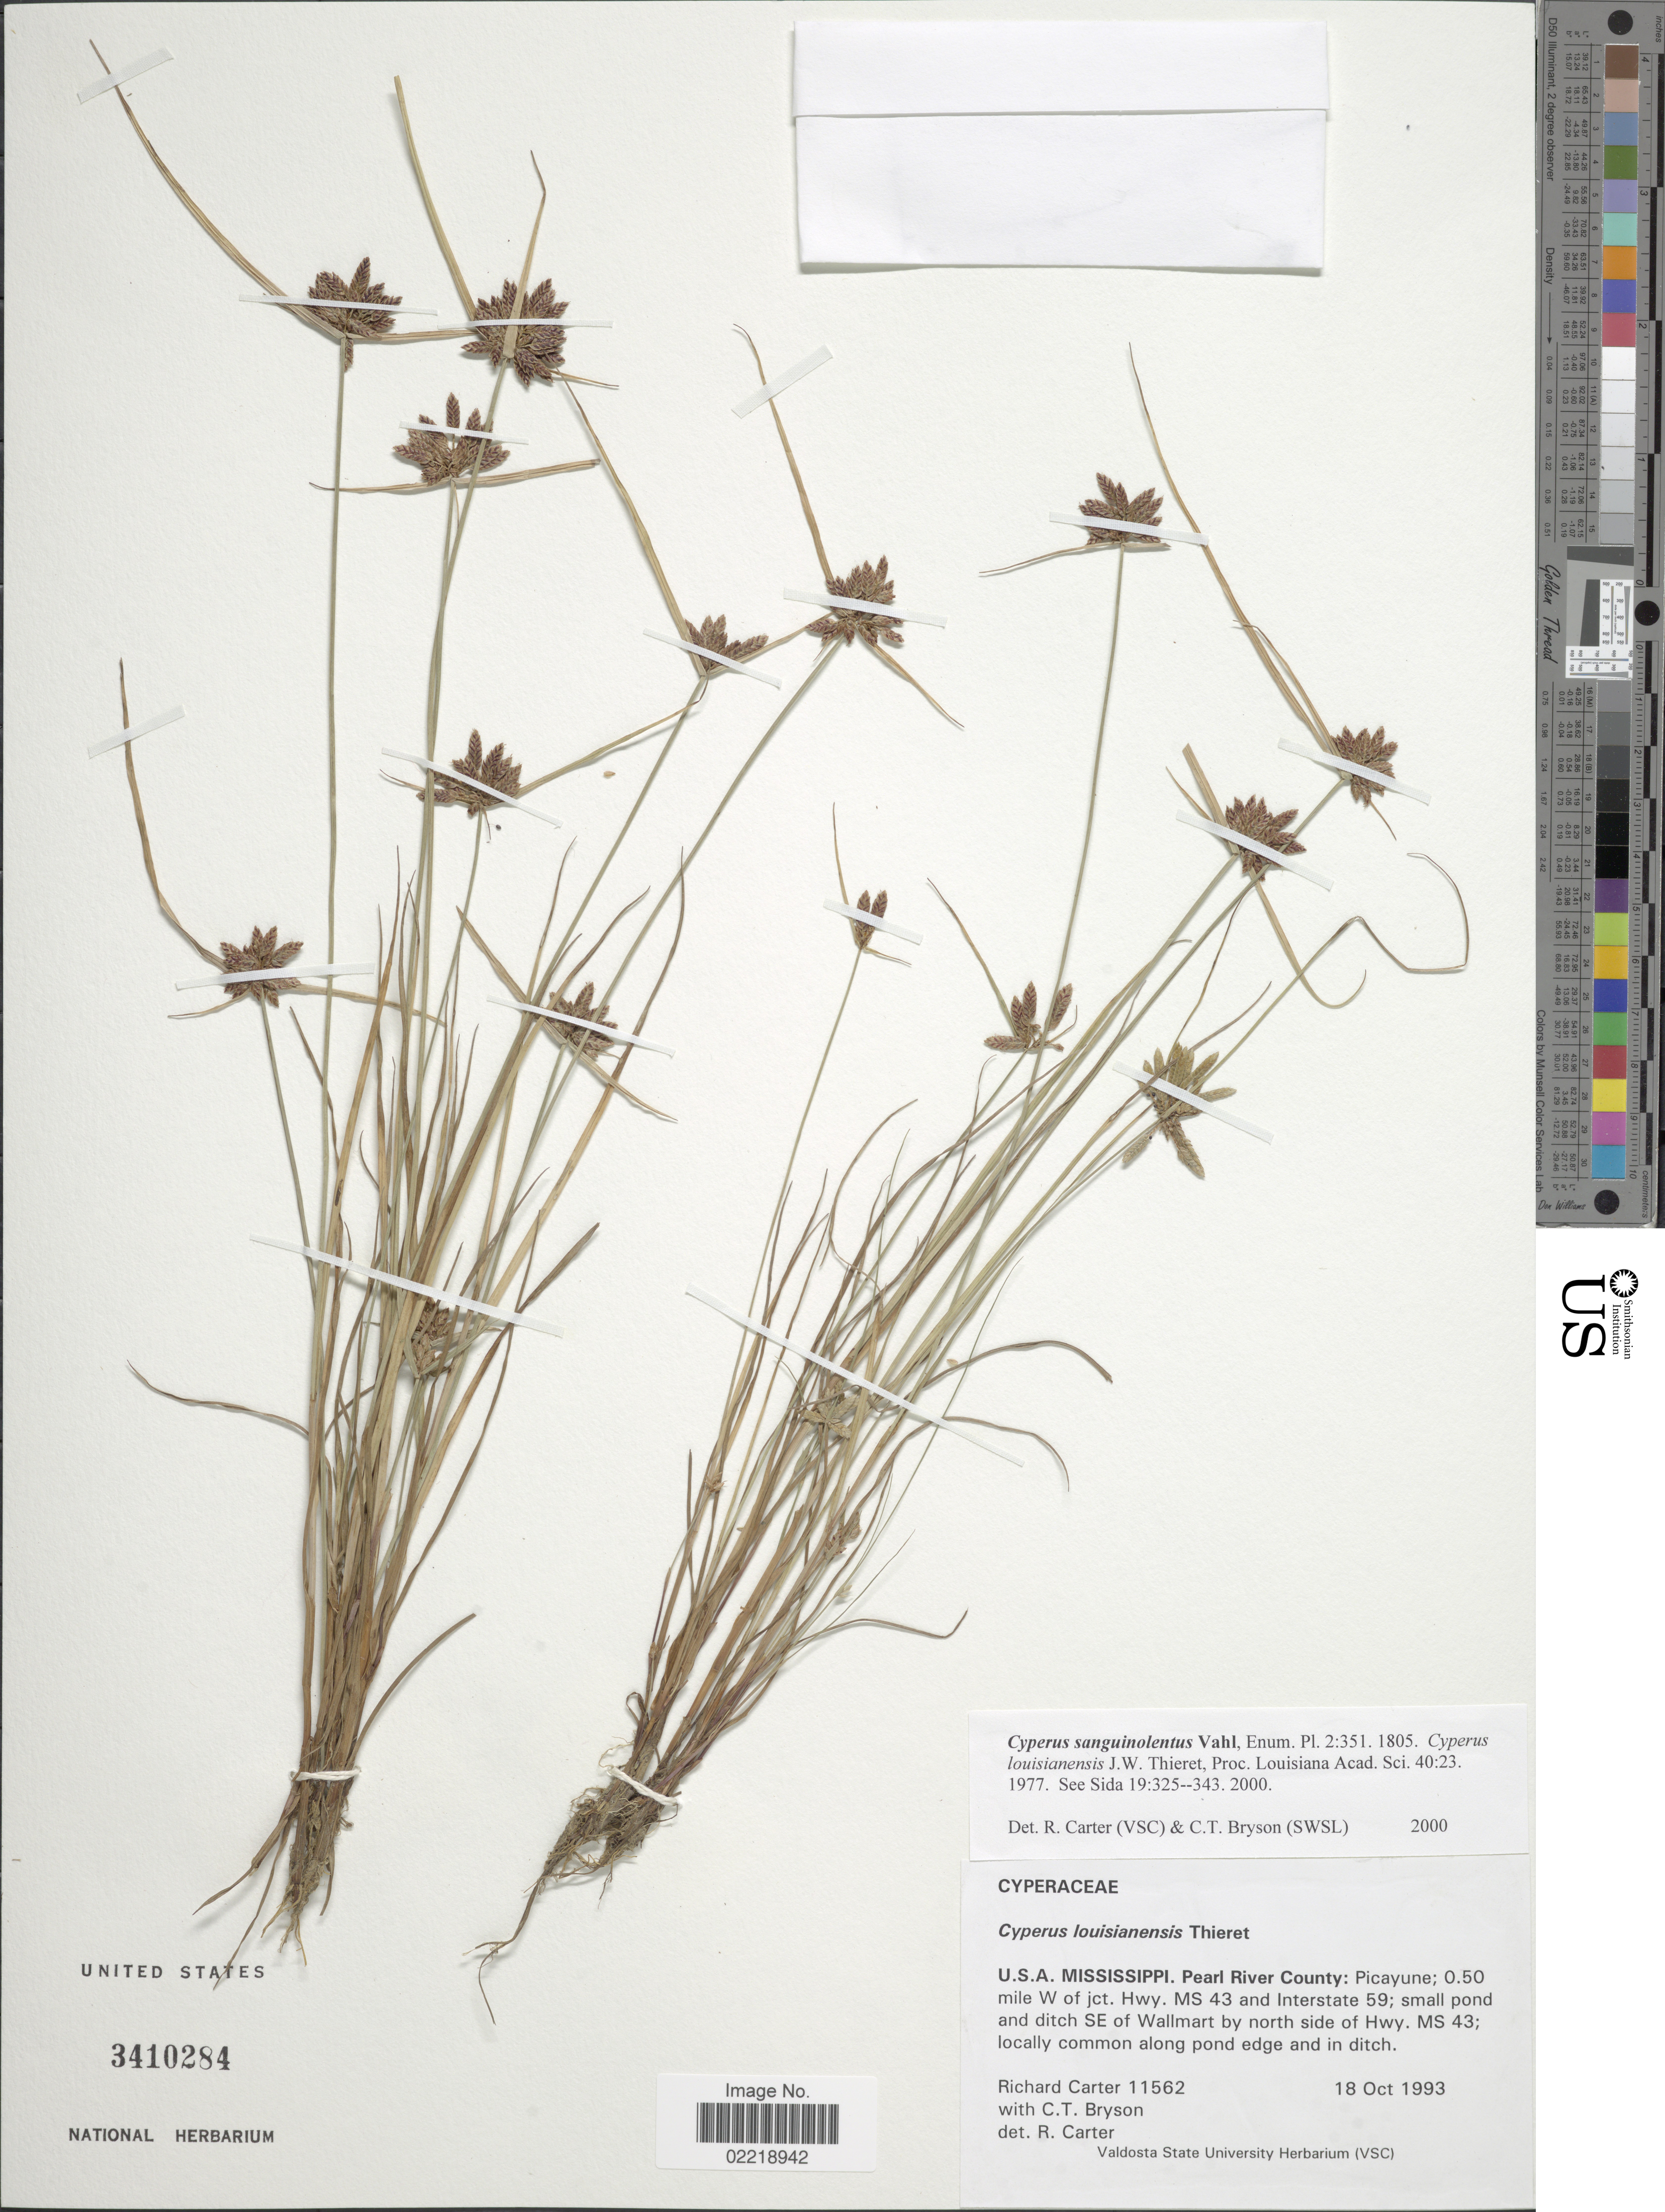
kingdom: Plantae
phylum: Tracheophyta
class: Liliopsida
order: Poales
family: Cyperaceae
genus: Cyperus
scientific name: Cyperus sanguinolentus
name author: Vahl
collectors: R. Carter & C. Bryson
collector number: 11562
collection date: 1993-10-18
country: United States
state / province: Mississippi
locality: Pearl River County: Picayune; 0.50 mile W of jct Hwy MS 43 and Interstate 59; small pond and ditch SE of Wallmart by north side of Hwy. MS 43; locally common along pond edge and in ditch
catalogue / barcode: US 3410284